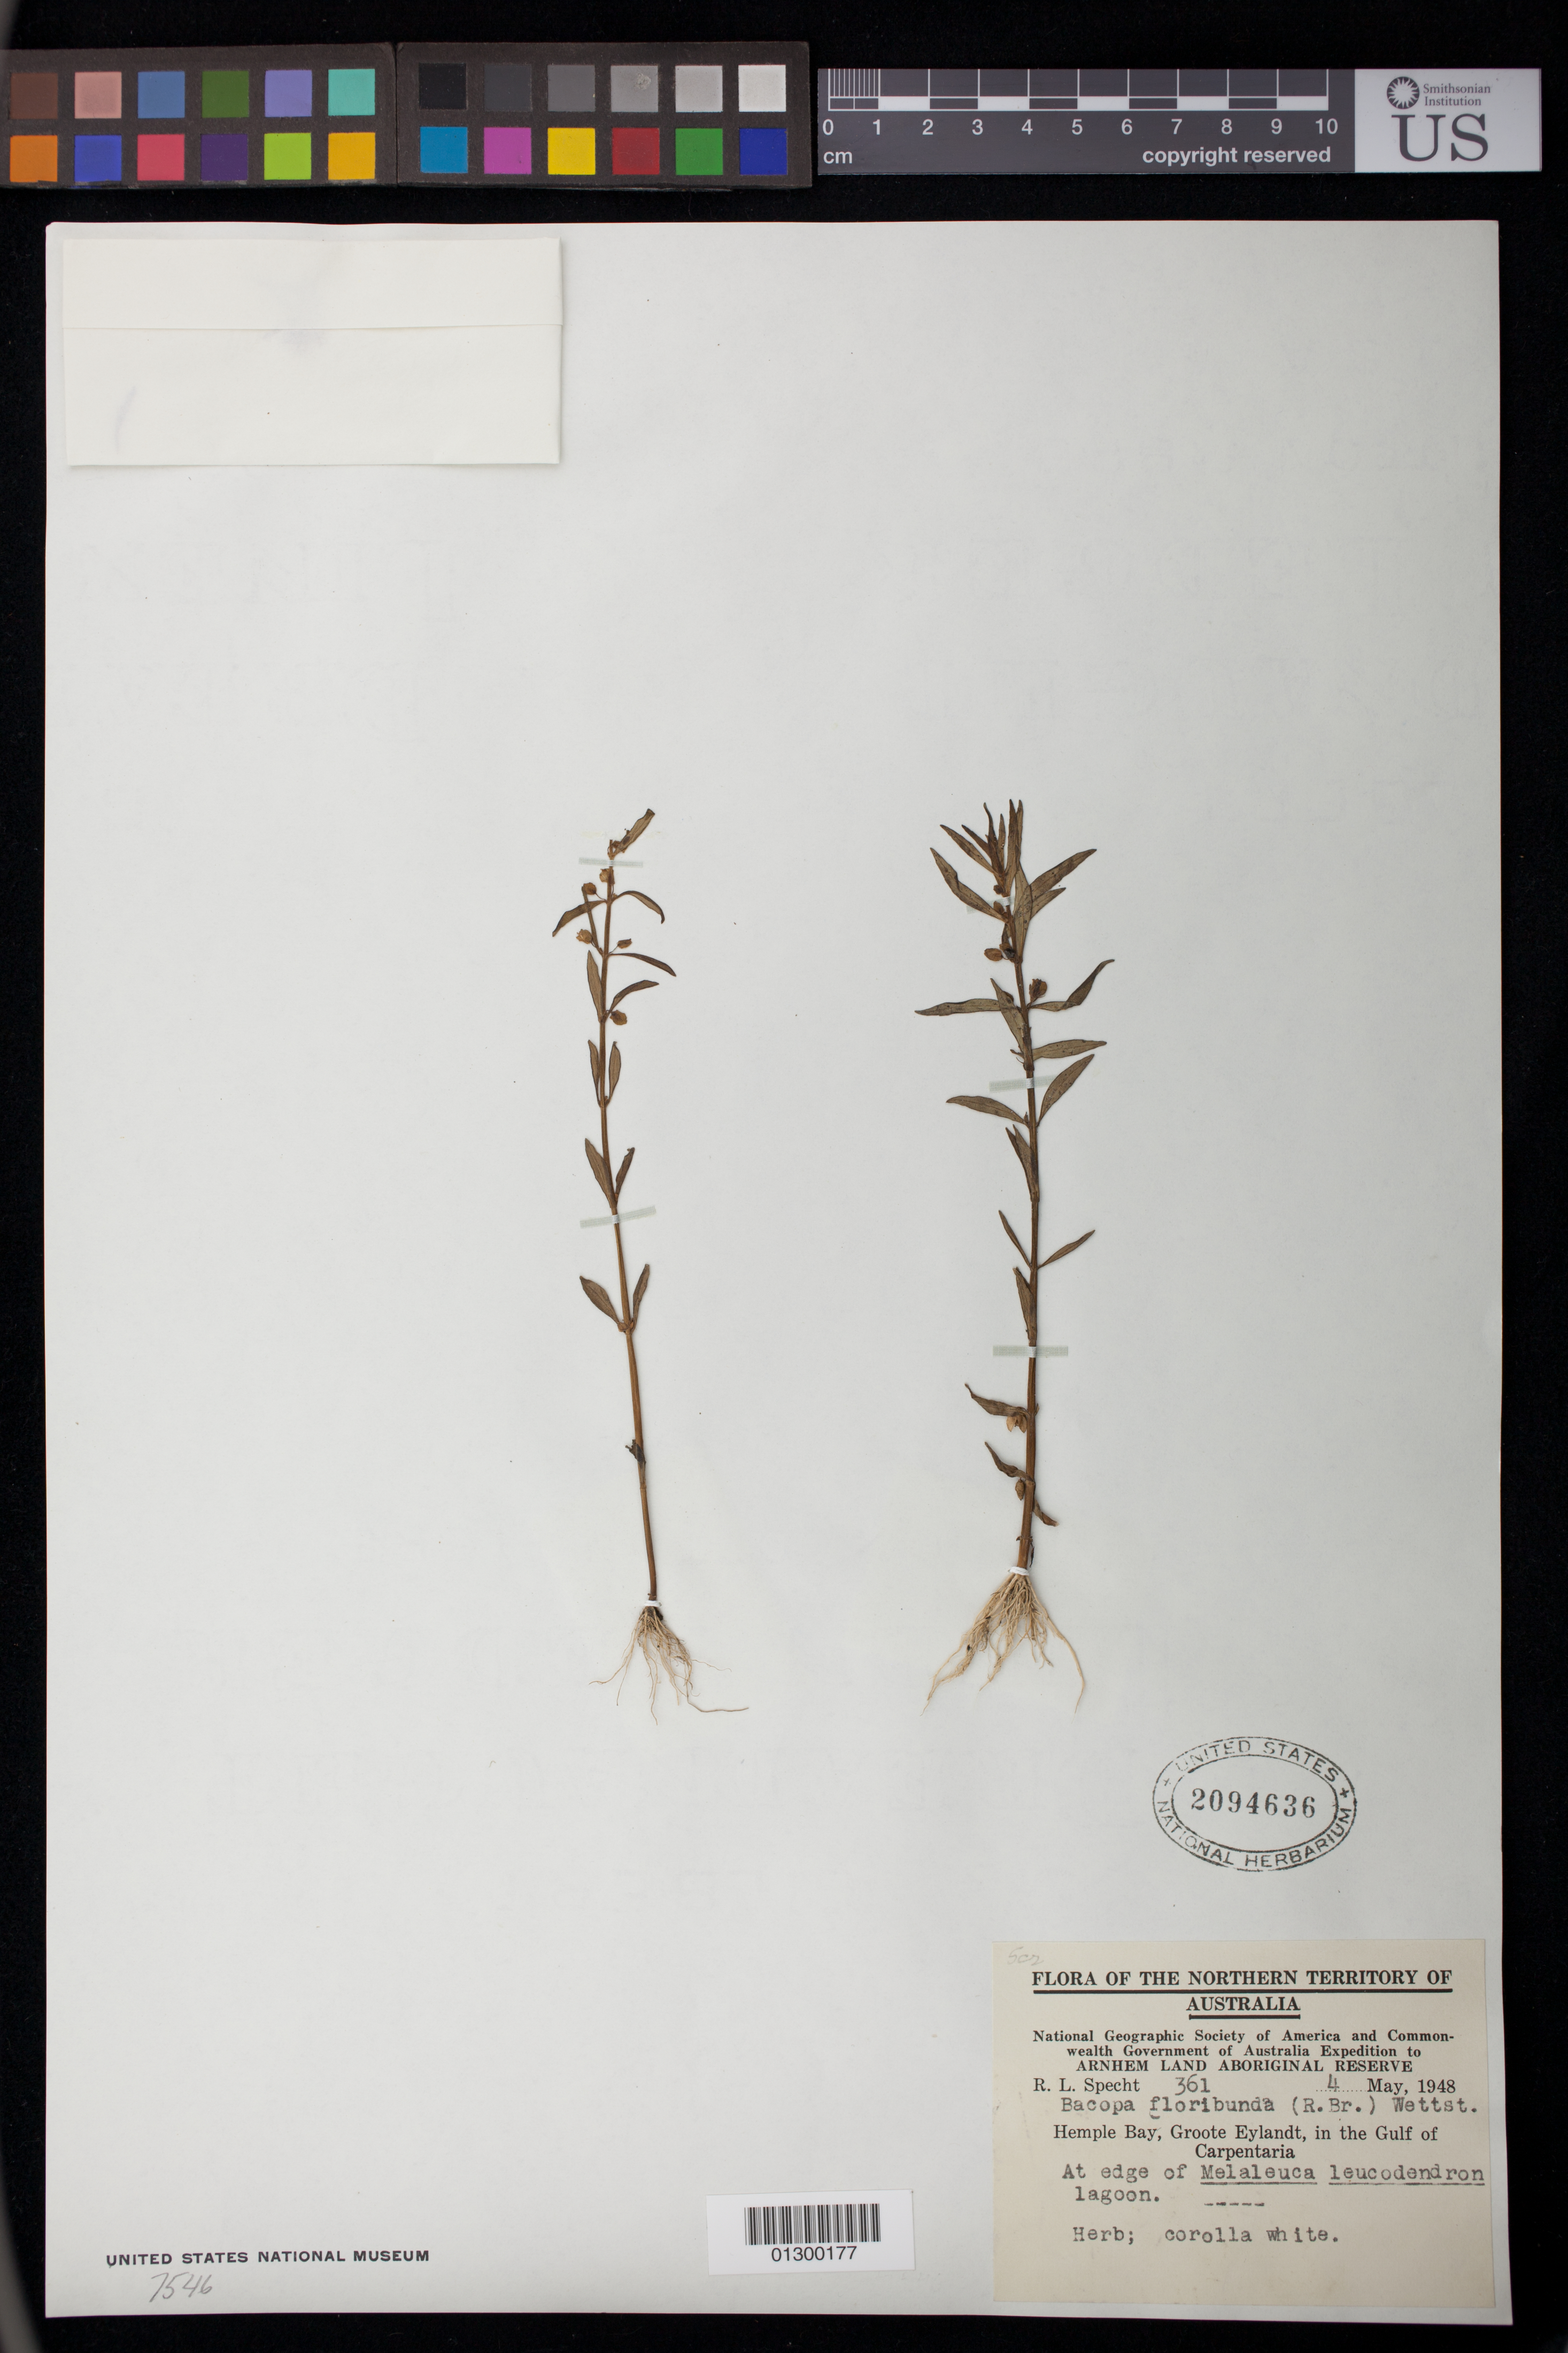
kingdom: Plantae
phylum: Tracheophyta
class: Magnoliopsida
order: Lamiales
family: Plantaginaceae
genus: Bacopa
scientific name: Bacopa floribunda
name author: (R. Br.) Wettst.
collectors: R. L. Specht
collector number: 361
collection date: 1948-05-04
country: Australia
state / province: Northern Territory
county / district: East Arnhem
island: Groote Eylandt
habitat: At edge of Melaleuca leucodendron lagoon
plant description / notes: Herb; corolla white.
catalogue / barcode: US 2094636